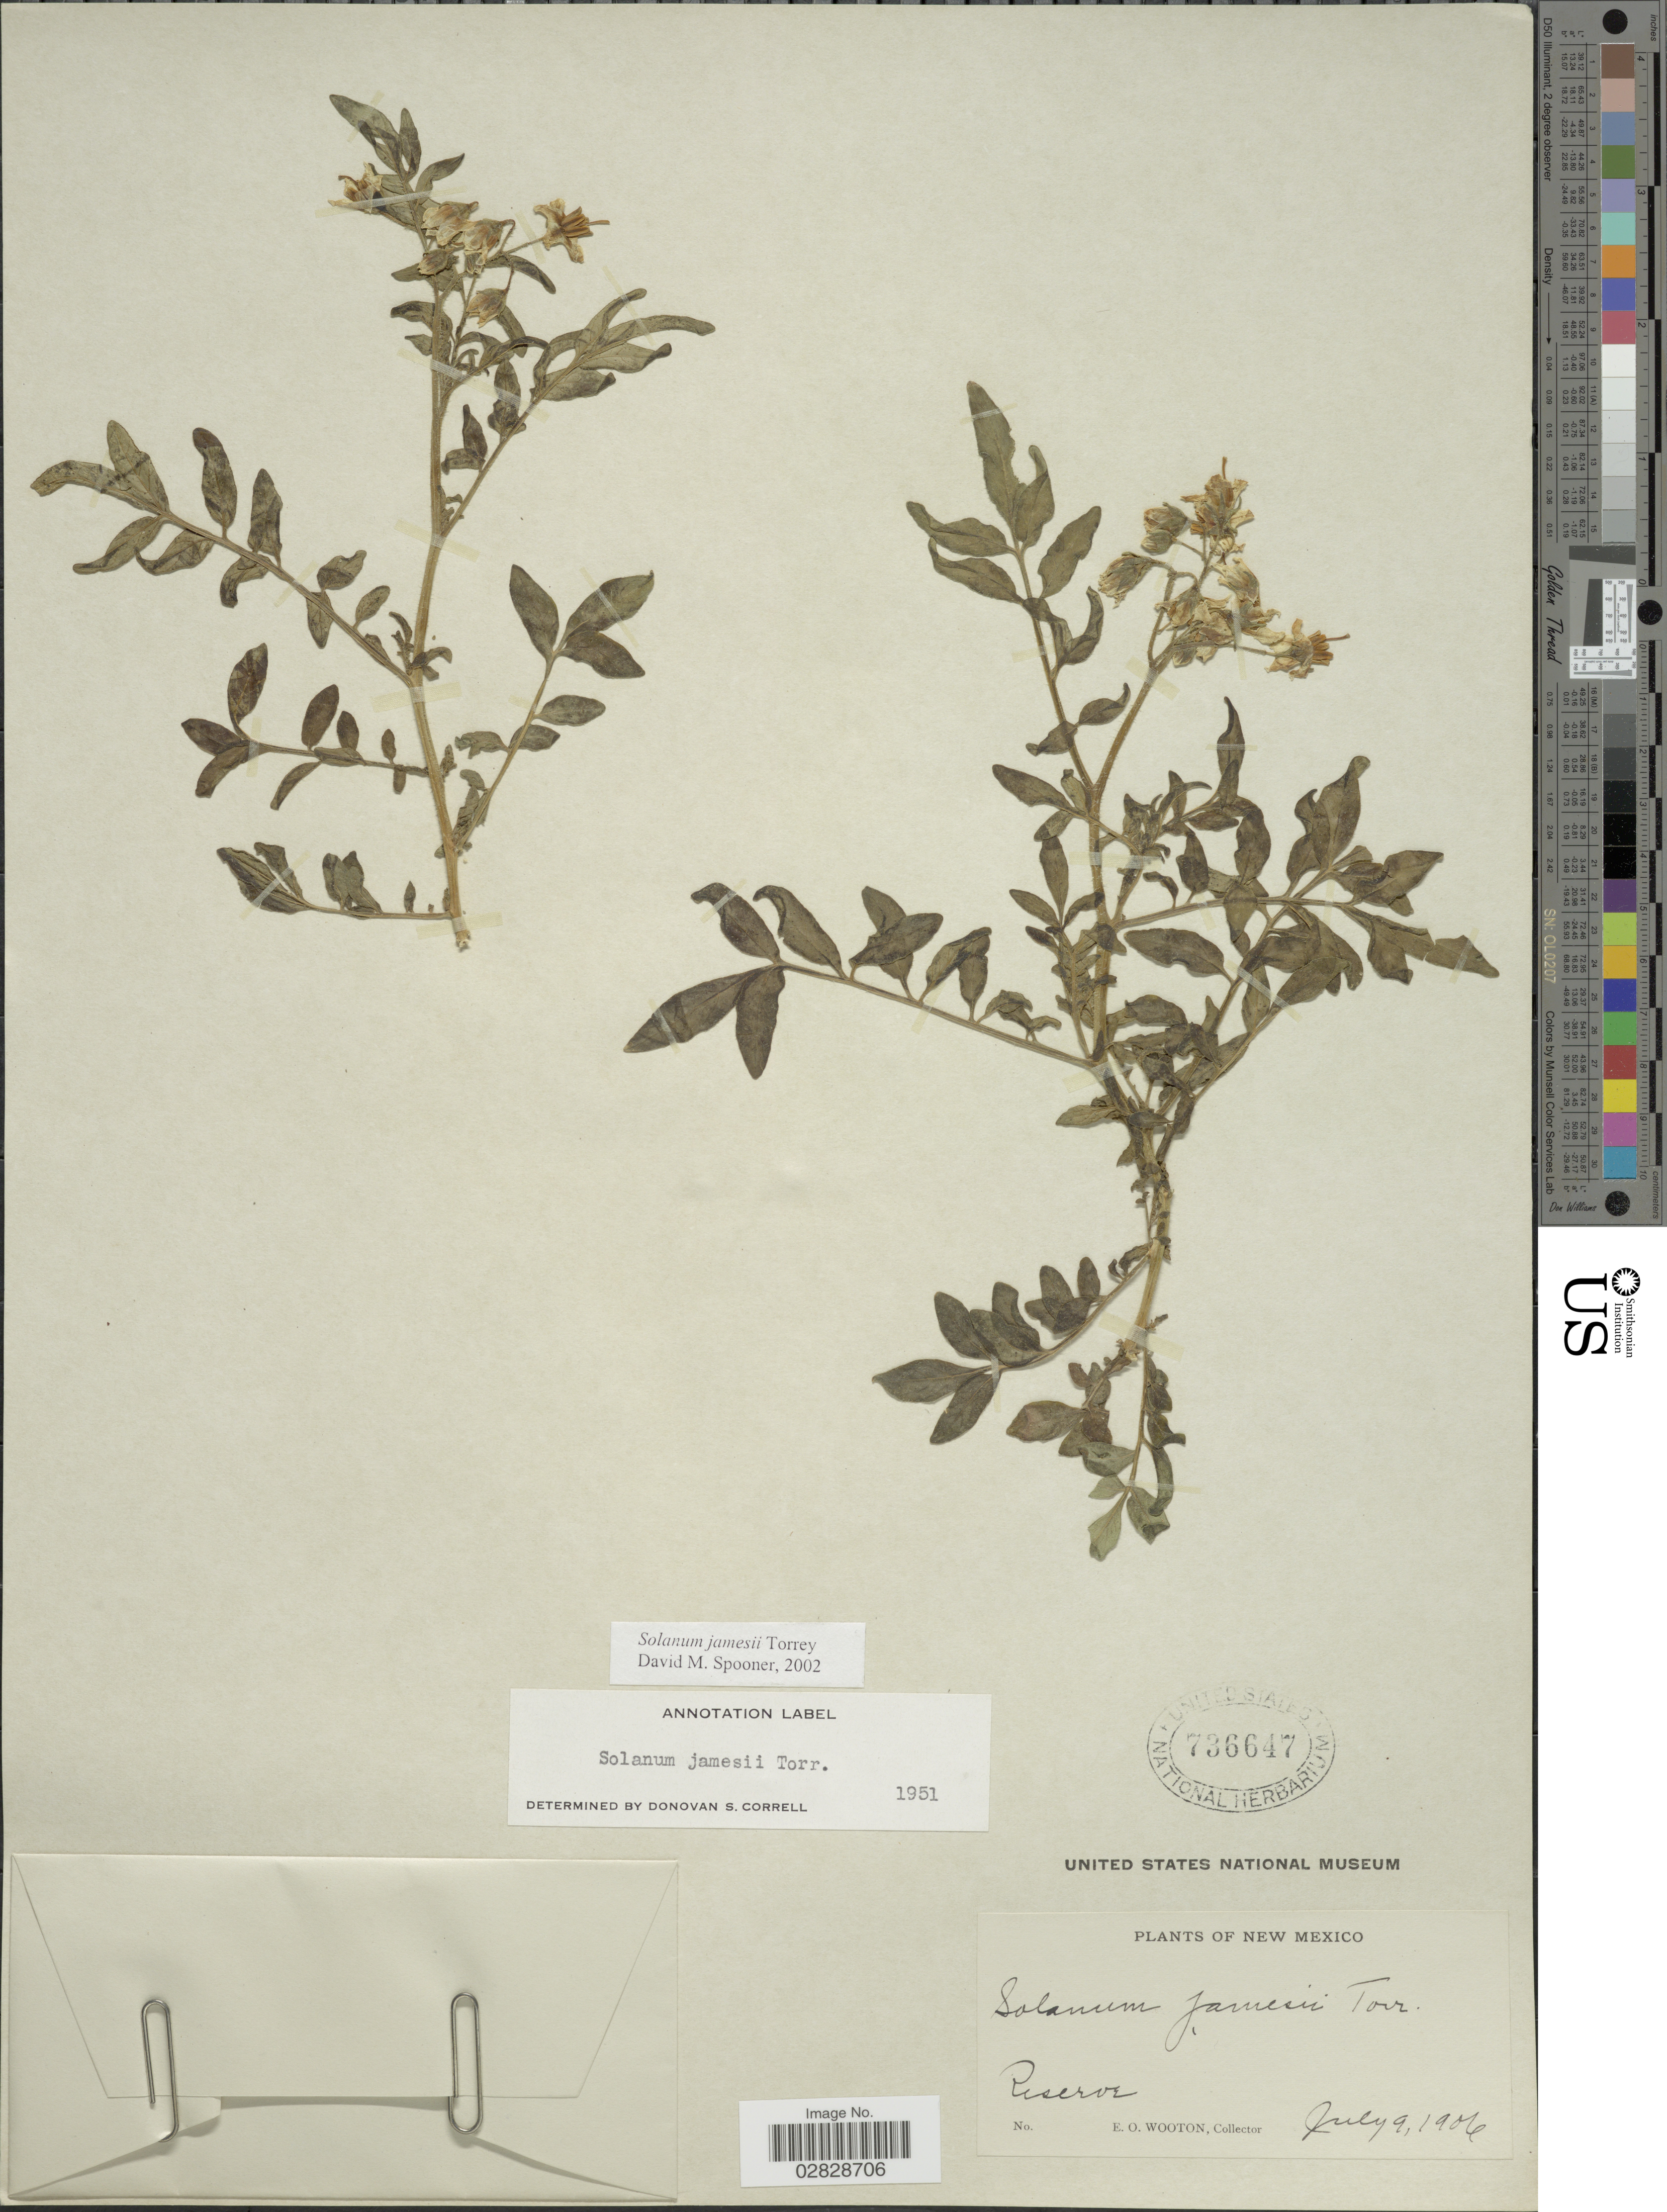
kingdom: Plantae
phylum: Tracheophyta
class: Magnoliopsida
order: Solanales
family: Solanaceae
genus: Solanum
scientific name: Solanum jamesii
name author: Torr.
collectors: E. O. Wooton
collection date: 1906-07-09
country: United States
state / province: New Mexico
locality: Reserve.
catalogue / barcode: US 736647